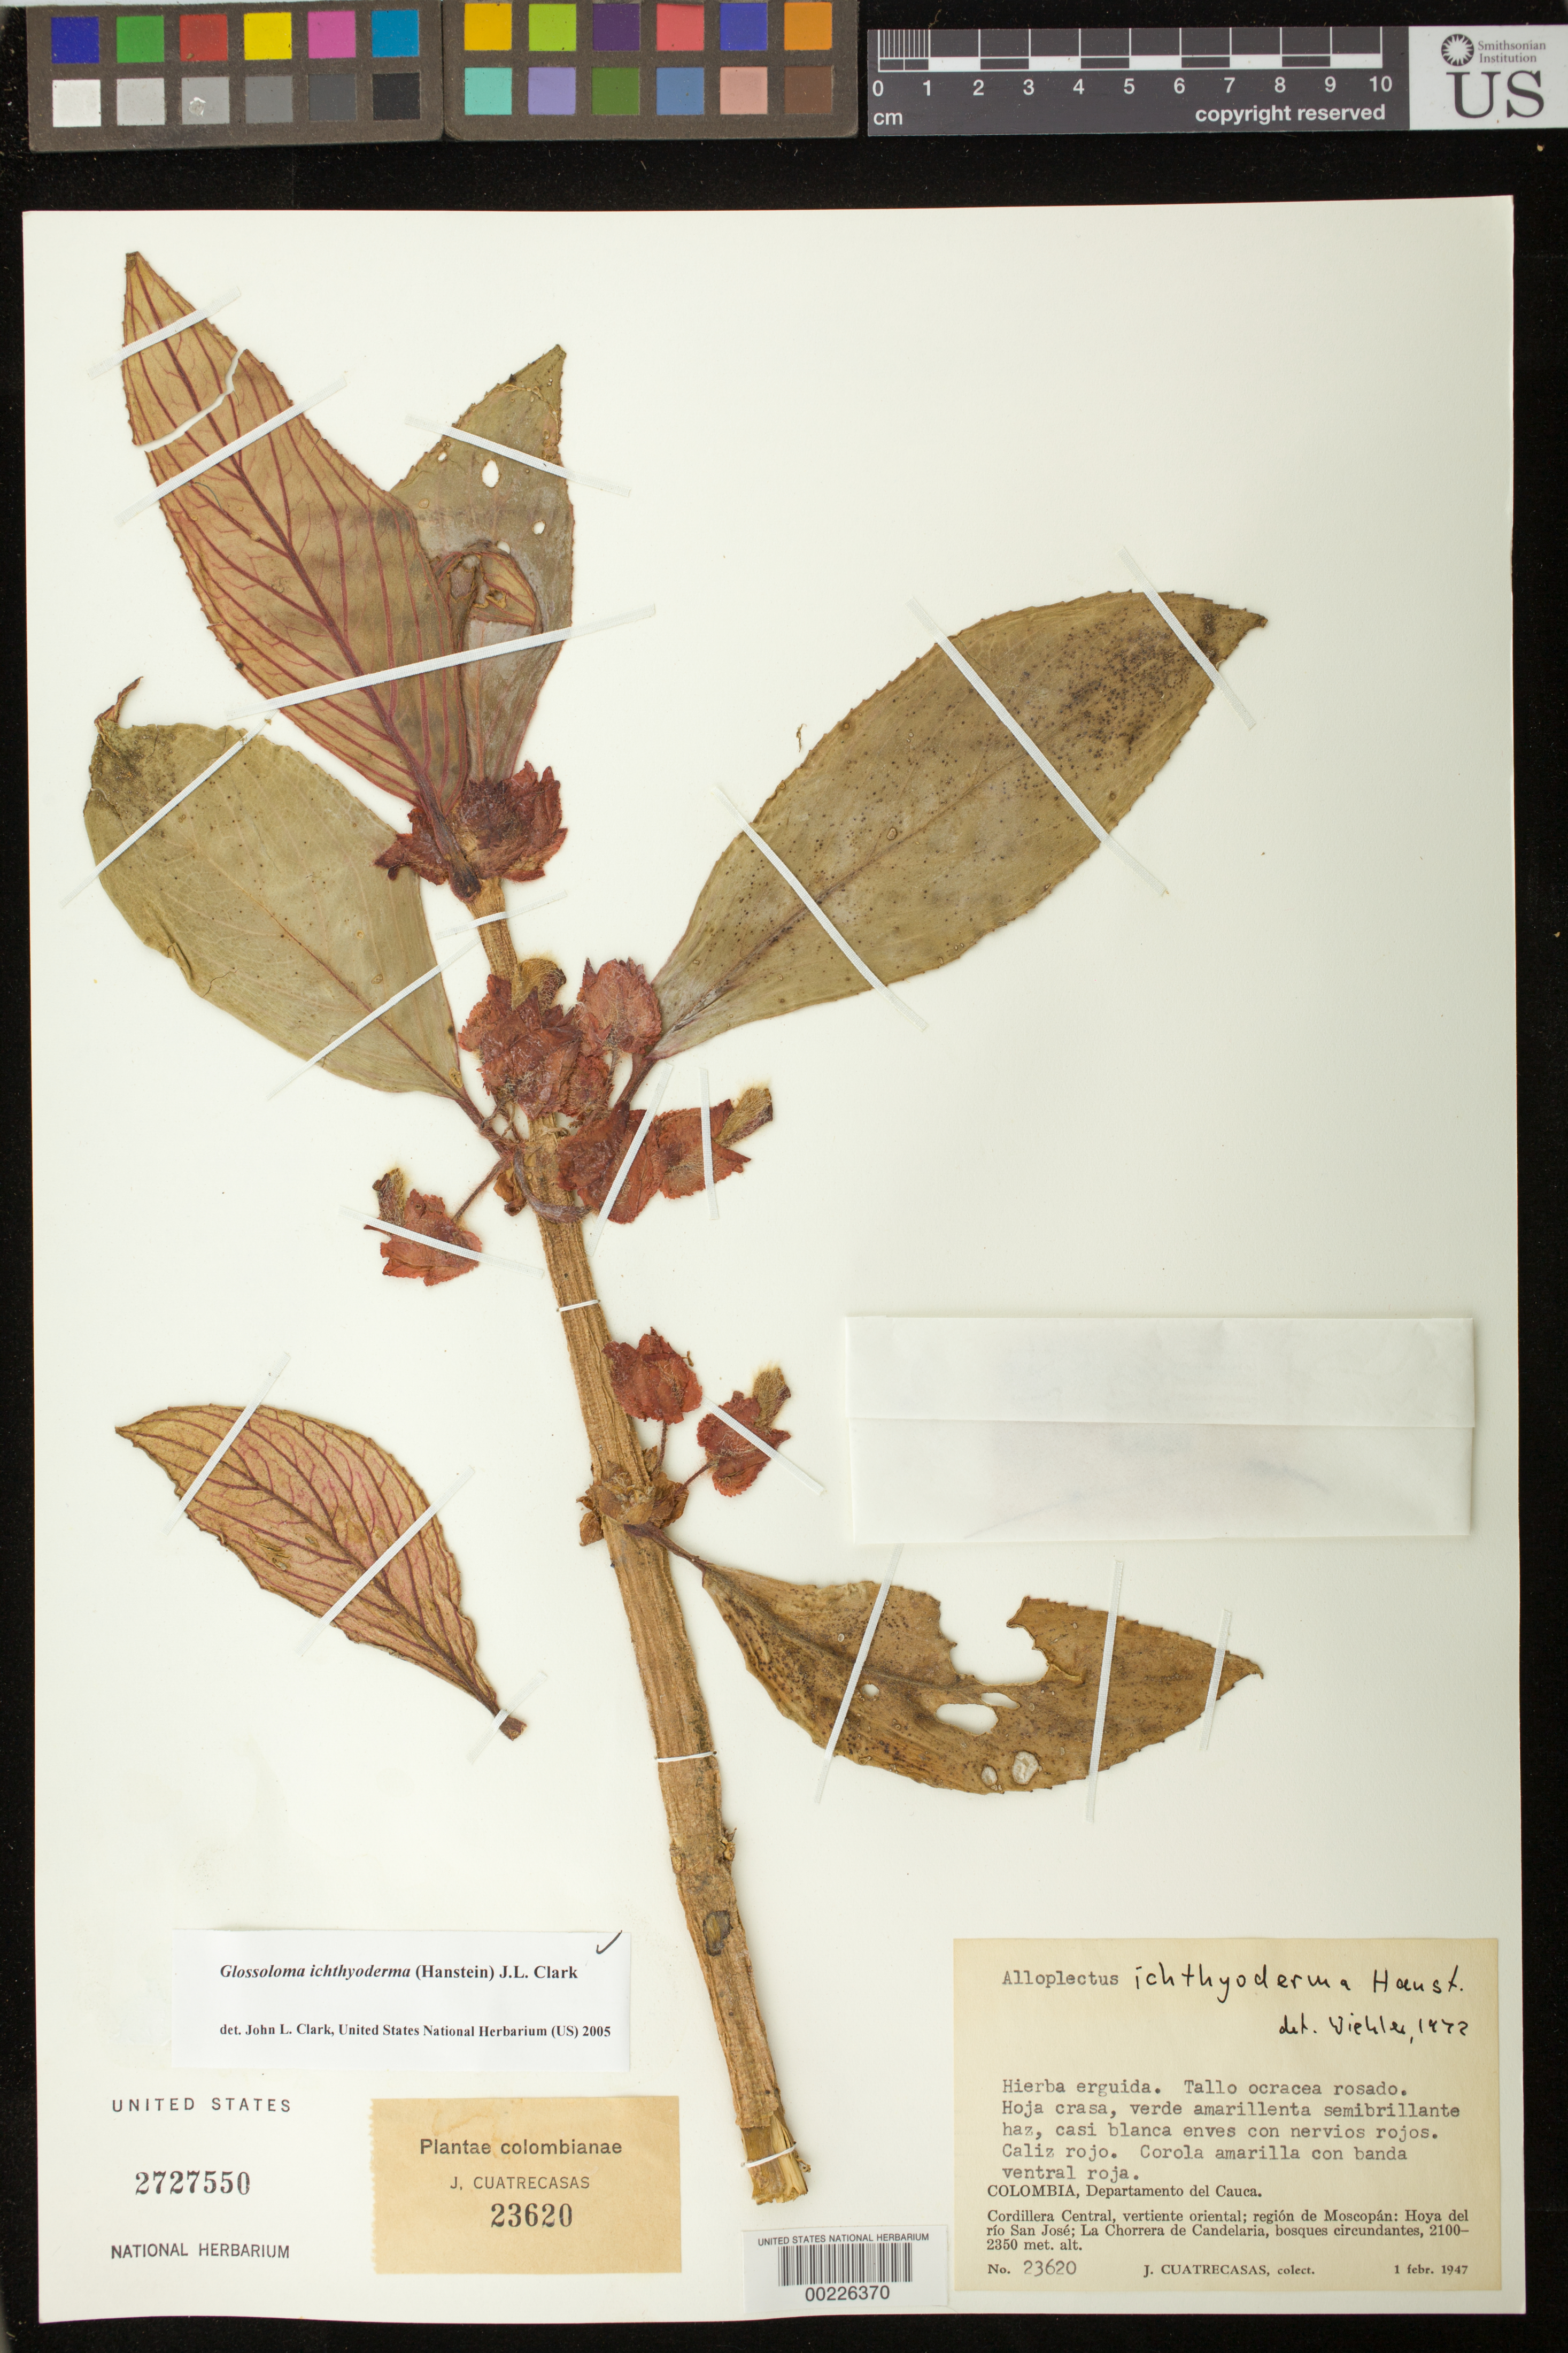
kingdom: Plantae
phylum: Tracheophyta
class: Magnoliopsida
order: Lamiales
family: Gesneriaceae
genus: Glossoloma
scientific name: Glossoloma ichthyoderma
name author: (Hanst.) J.L. Clark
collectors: J. Cuatrecasas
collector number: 23620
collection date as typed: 01 Feb 1947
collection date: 1947-02-01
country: Colombia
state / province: Cauca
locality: Cordillera Central, eastern slope, region of Moscopan, valley of Rio San Jose, la Chorrera de Candelaria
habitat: Surrounding forests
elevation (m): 2100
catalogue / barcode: US 2727550